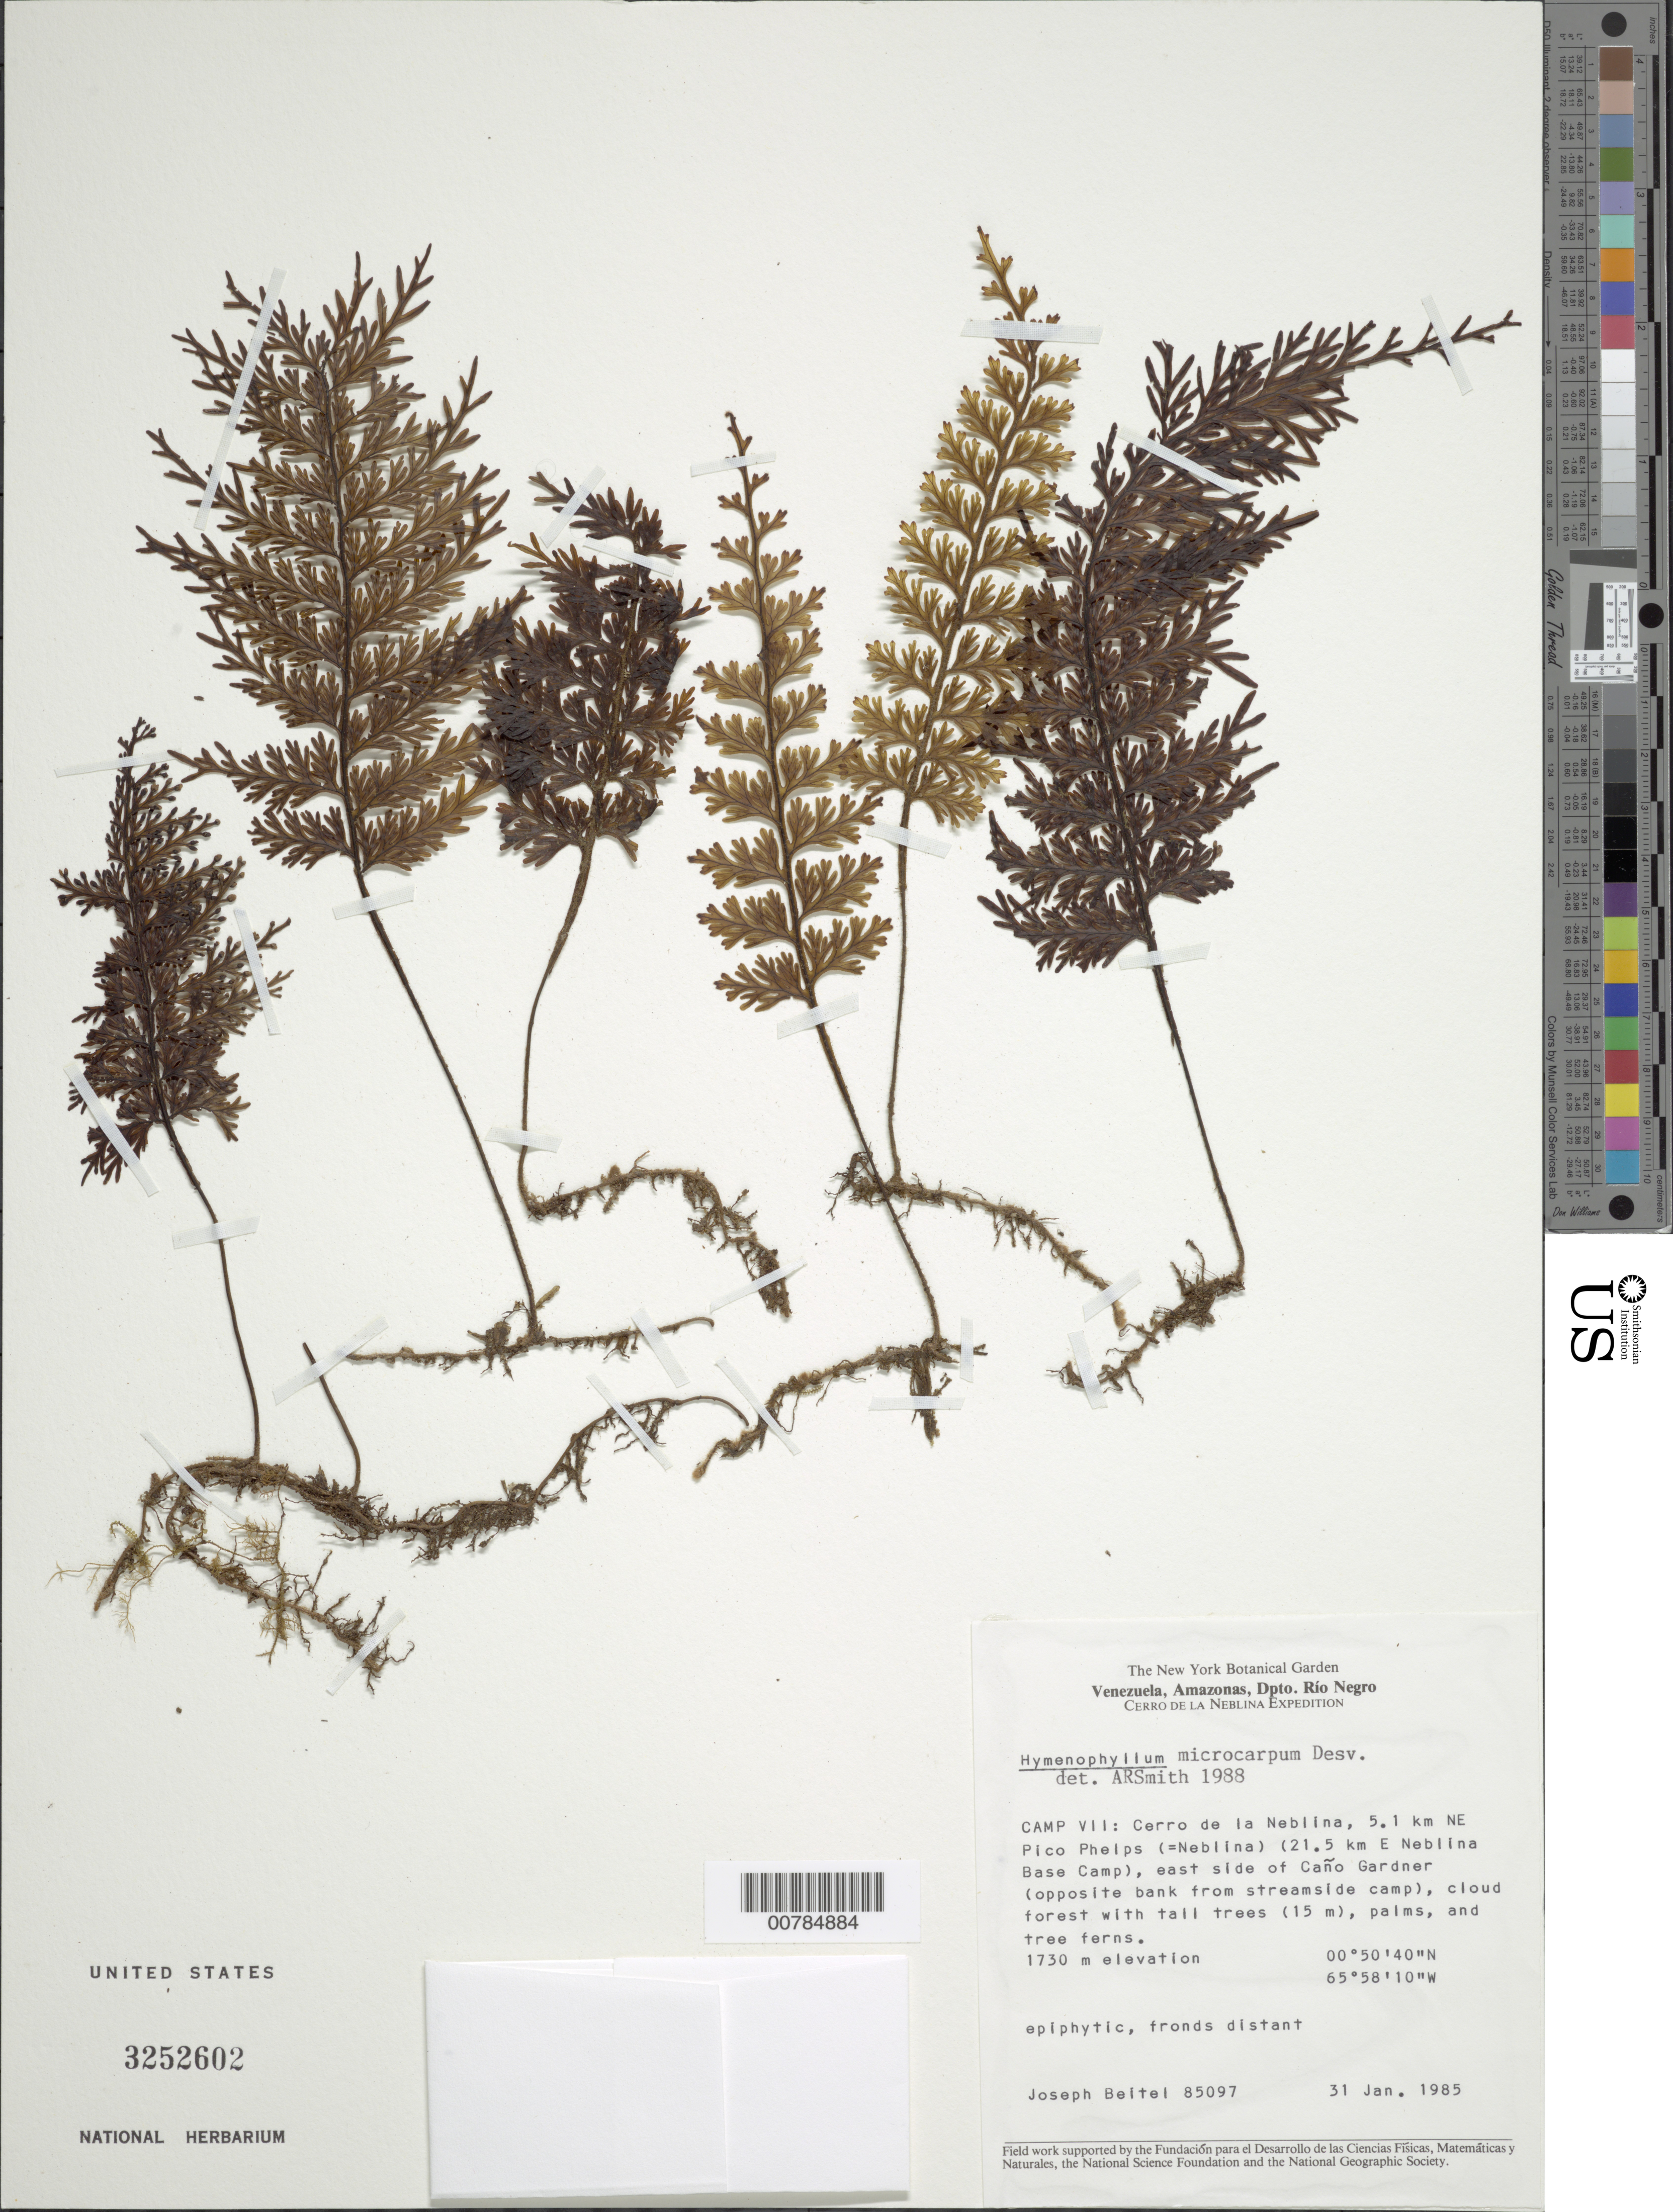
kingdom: Plantae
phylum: Tracheophyta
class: Polypodiopsida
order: Hymenophyllales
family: Hymenophyllaceae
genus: Hymenophyllum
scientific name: Hymenophyllum microcarpum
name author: (Desv.) Lellinger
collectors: J. M. Beitel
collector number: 85097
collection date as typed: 31-Jan-85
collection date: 1985-01-31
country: Venezuela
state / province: Amazonas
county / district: Río Negro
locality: Cerro de La Neblina, Camp VII, 5.1 km NE Pico Phelps (=Neblina), 21.5 km E Neblina Base Camp, E side of Caño Gardner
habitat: Cloud forest with tall trees (15 m), palms and tree ferns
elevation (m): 1730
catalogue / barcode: US 3252602